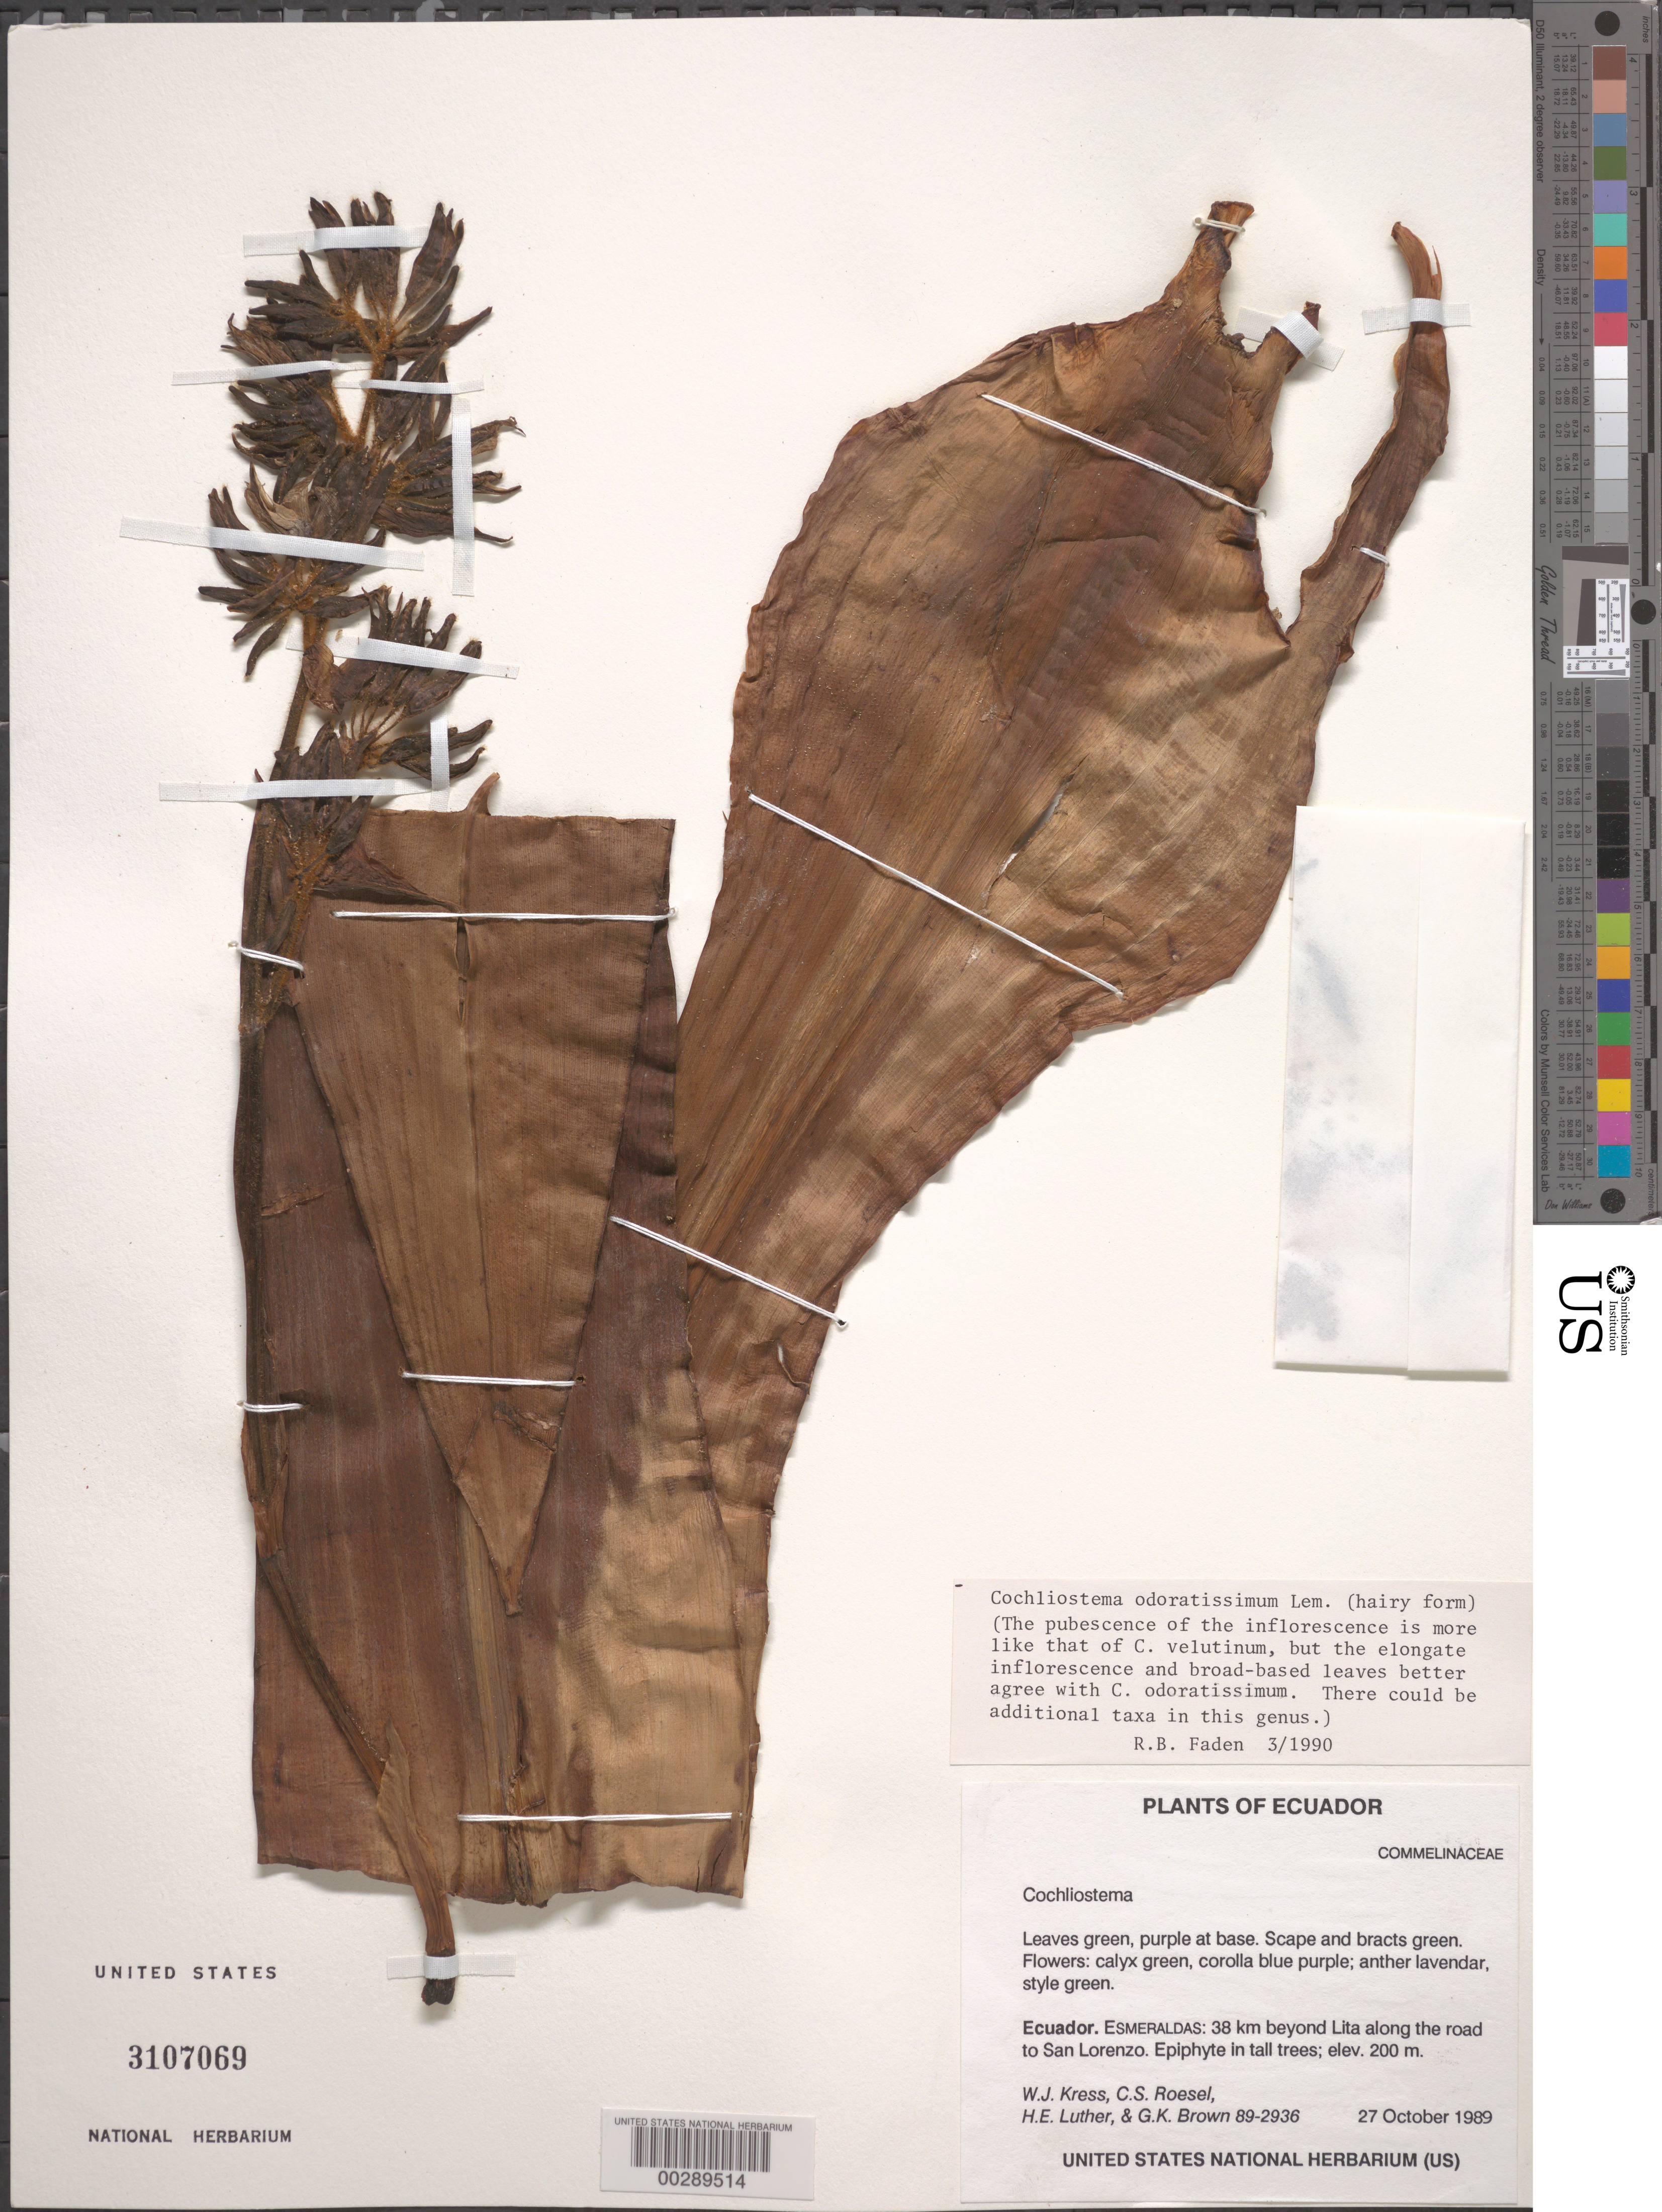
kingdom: Plantae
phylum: Tracheophyta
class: Liliopsida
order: Commelinales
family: Commelinaceae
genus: Cochliostema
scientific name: Cochliostema odoratissimum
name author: Lem.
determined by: Faden, Robert B., (US), Smithsonian Institution - National Museum of Natural History (UNITED STATES)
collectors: W. J. Kress, C. S. Roesel, Harry E. Luther & G. K. Brown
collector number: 89-2936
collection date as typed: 27 Oct 1989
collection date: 1989-10-27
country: Ecuador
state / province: Esmeraldas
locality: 38 km beyond Lita along the road to San Lorenzo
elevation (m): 200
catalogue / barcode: US 3107069